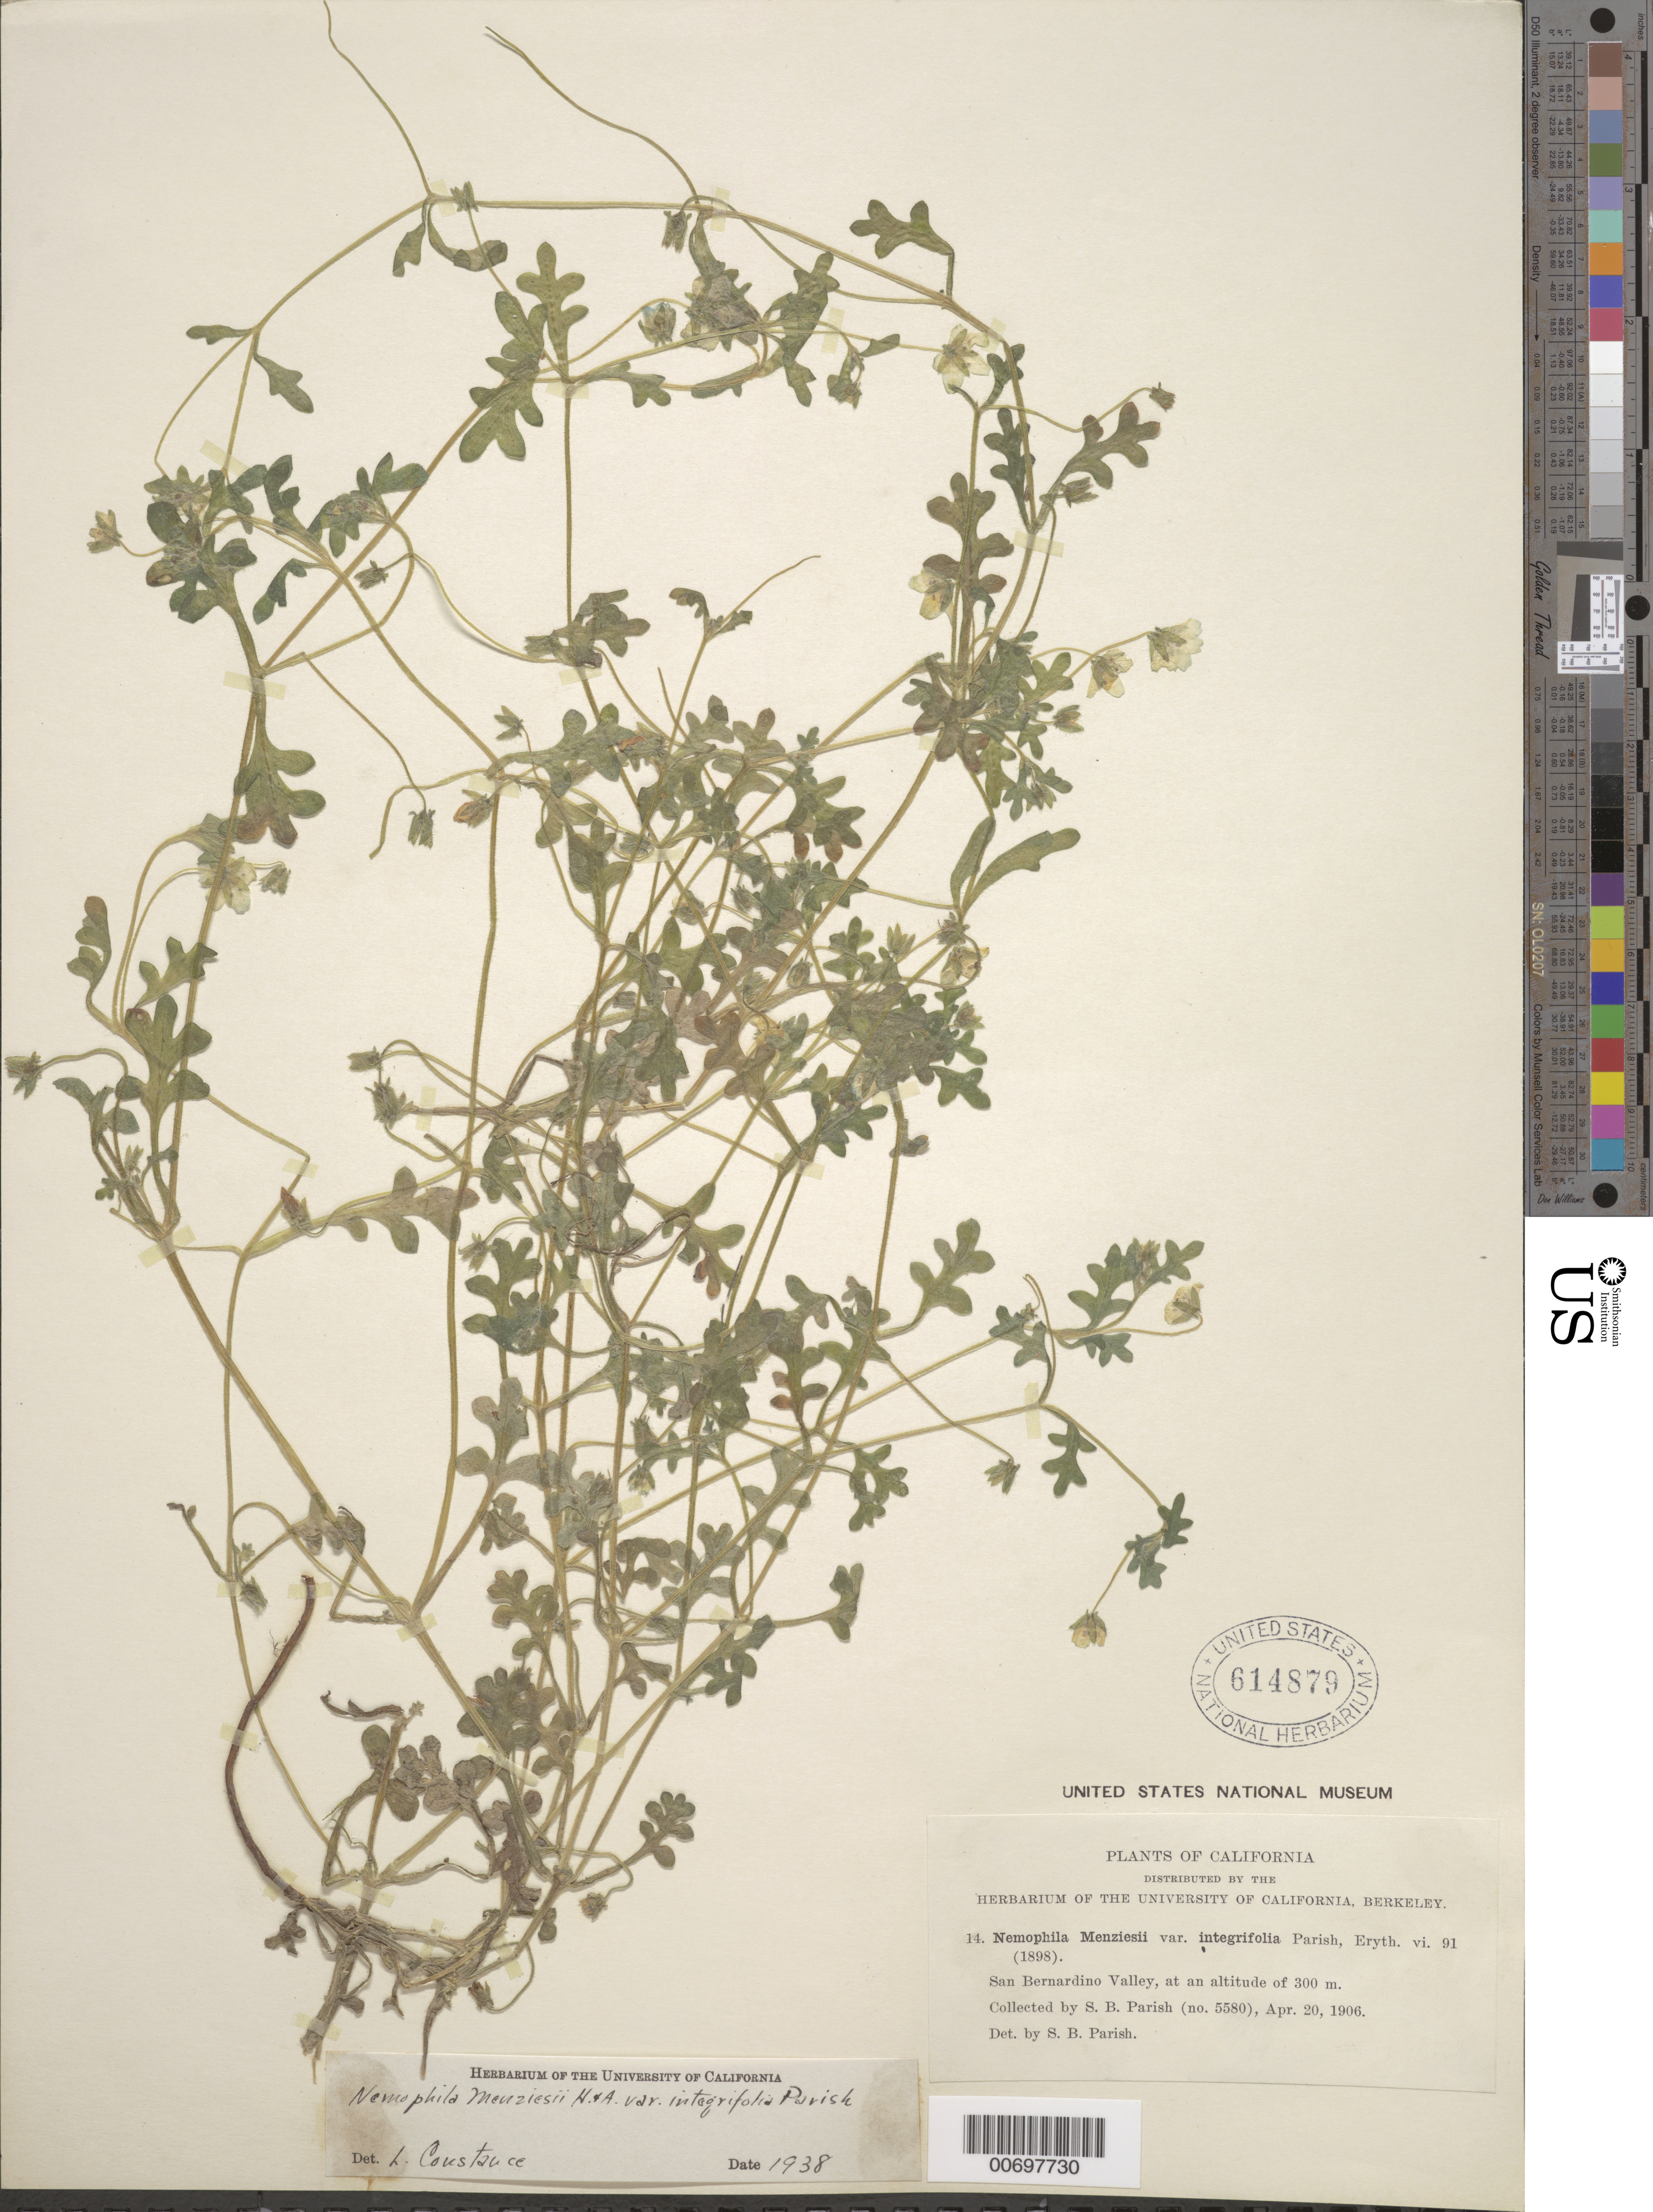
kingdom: Plantae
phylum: Tracheophyta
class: Magnoliopsida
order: Boraginales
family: Hydrophyllaceae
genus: Nemophila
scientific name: Nemophila menziesii var. integrifolia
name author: Hook. & Arn.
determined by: Constance, L., (UC), University of California Berkeley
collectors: S. B. Parish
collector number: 5580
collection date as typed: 20 Apr 1906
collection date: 1906-04-20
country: United States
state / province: California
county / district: San Bernardino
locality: San Bernardino Valley.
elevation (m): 300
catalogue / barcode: US 614879